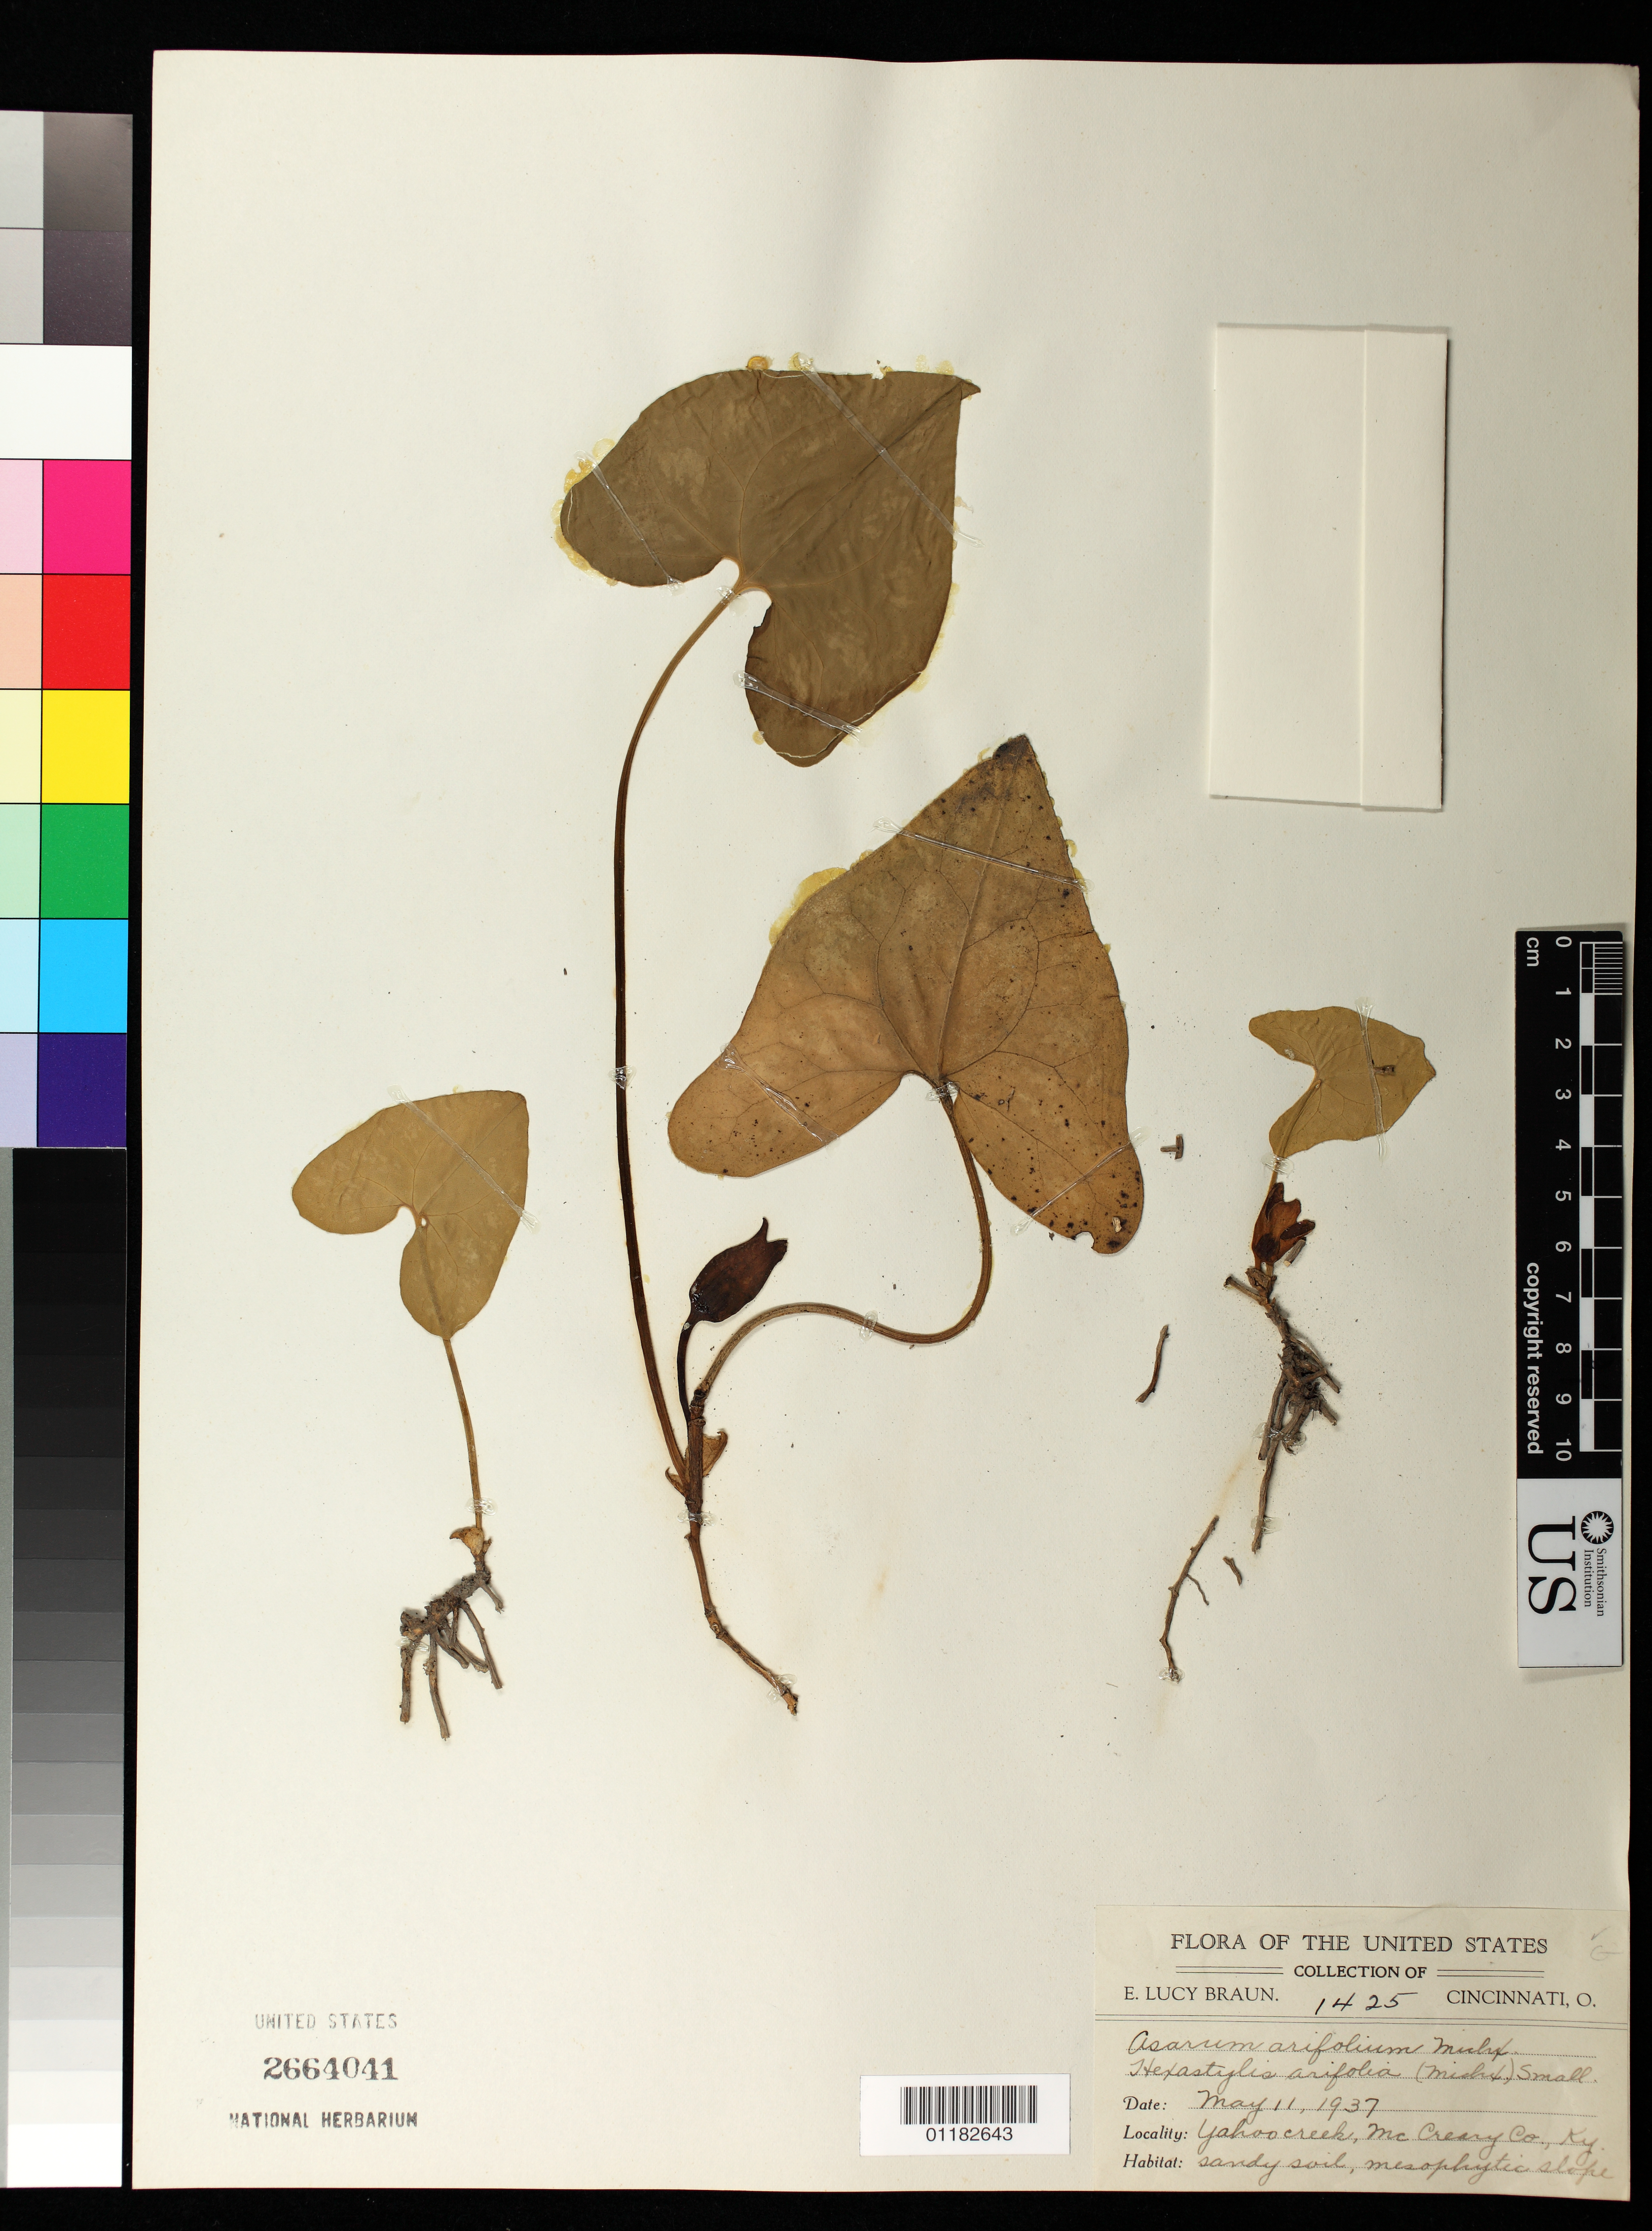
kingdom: Plantae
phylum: Tracheophyta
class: Magnoliopsida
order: Piperales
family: Aristolochiaceae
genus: Hexastylis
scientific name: Hexastylis arifolia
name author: (Michx.) Small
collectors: E. L. Braun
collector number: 1425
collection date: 1937-05-11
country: United States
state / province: Kentucky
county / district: McCreary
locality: Yahoo Creek, McCreary County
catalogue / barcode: US 2664041